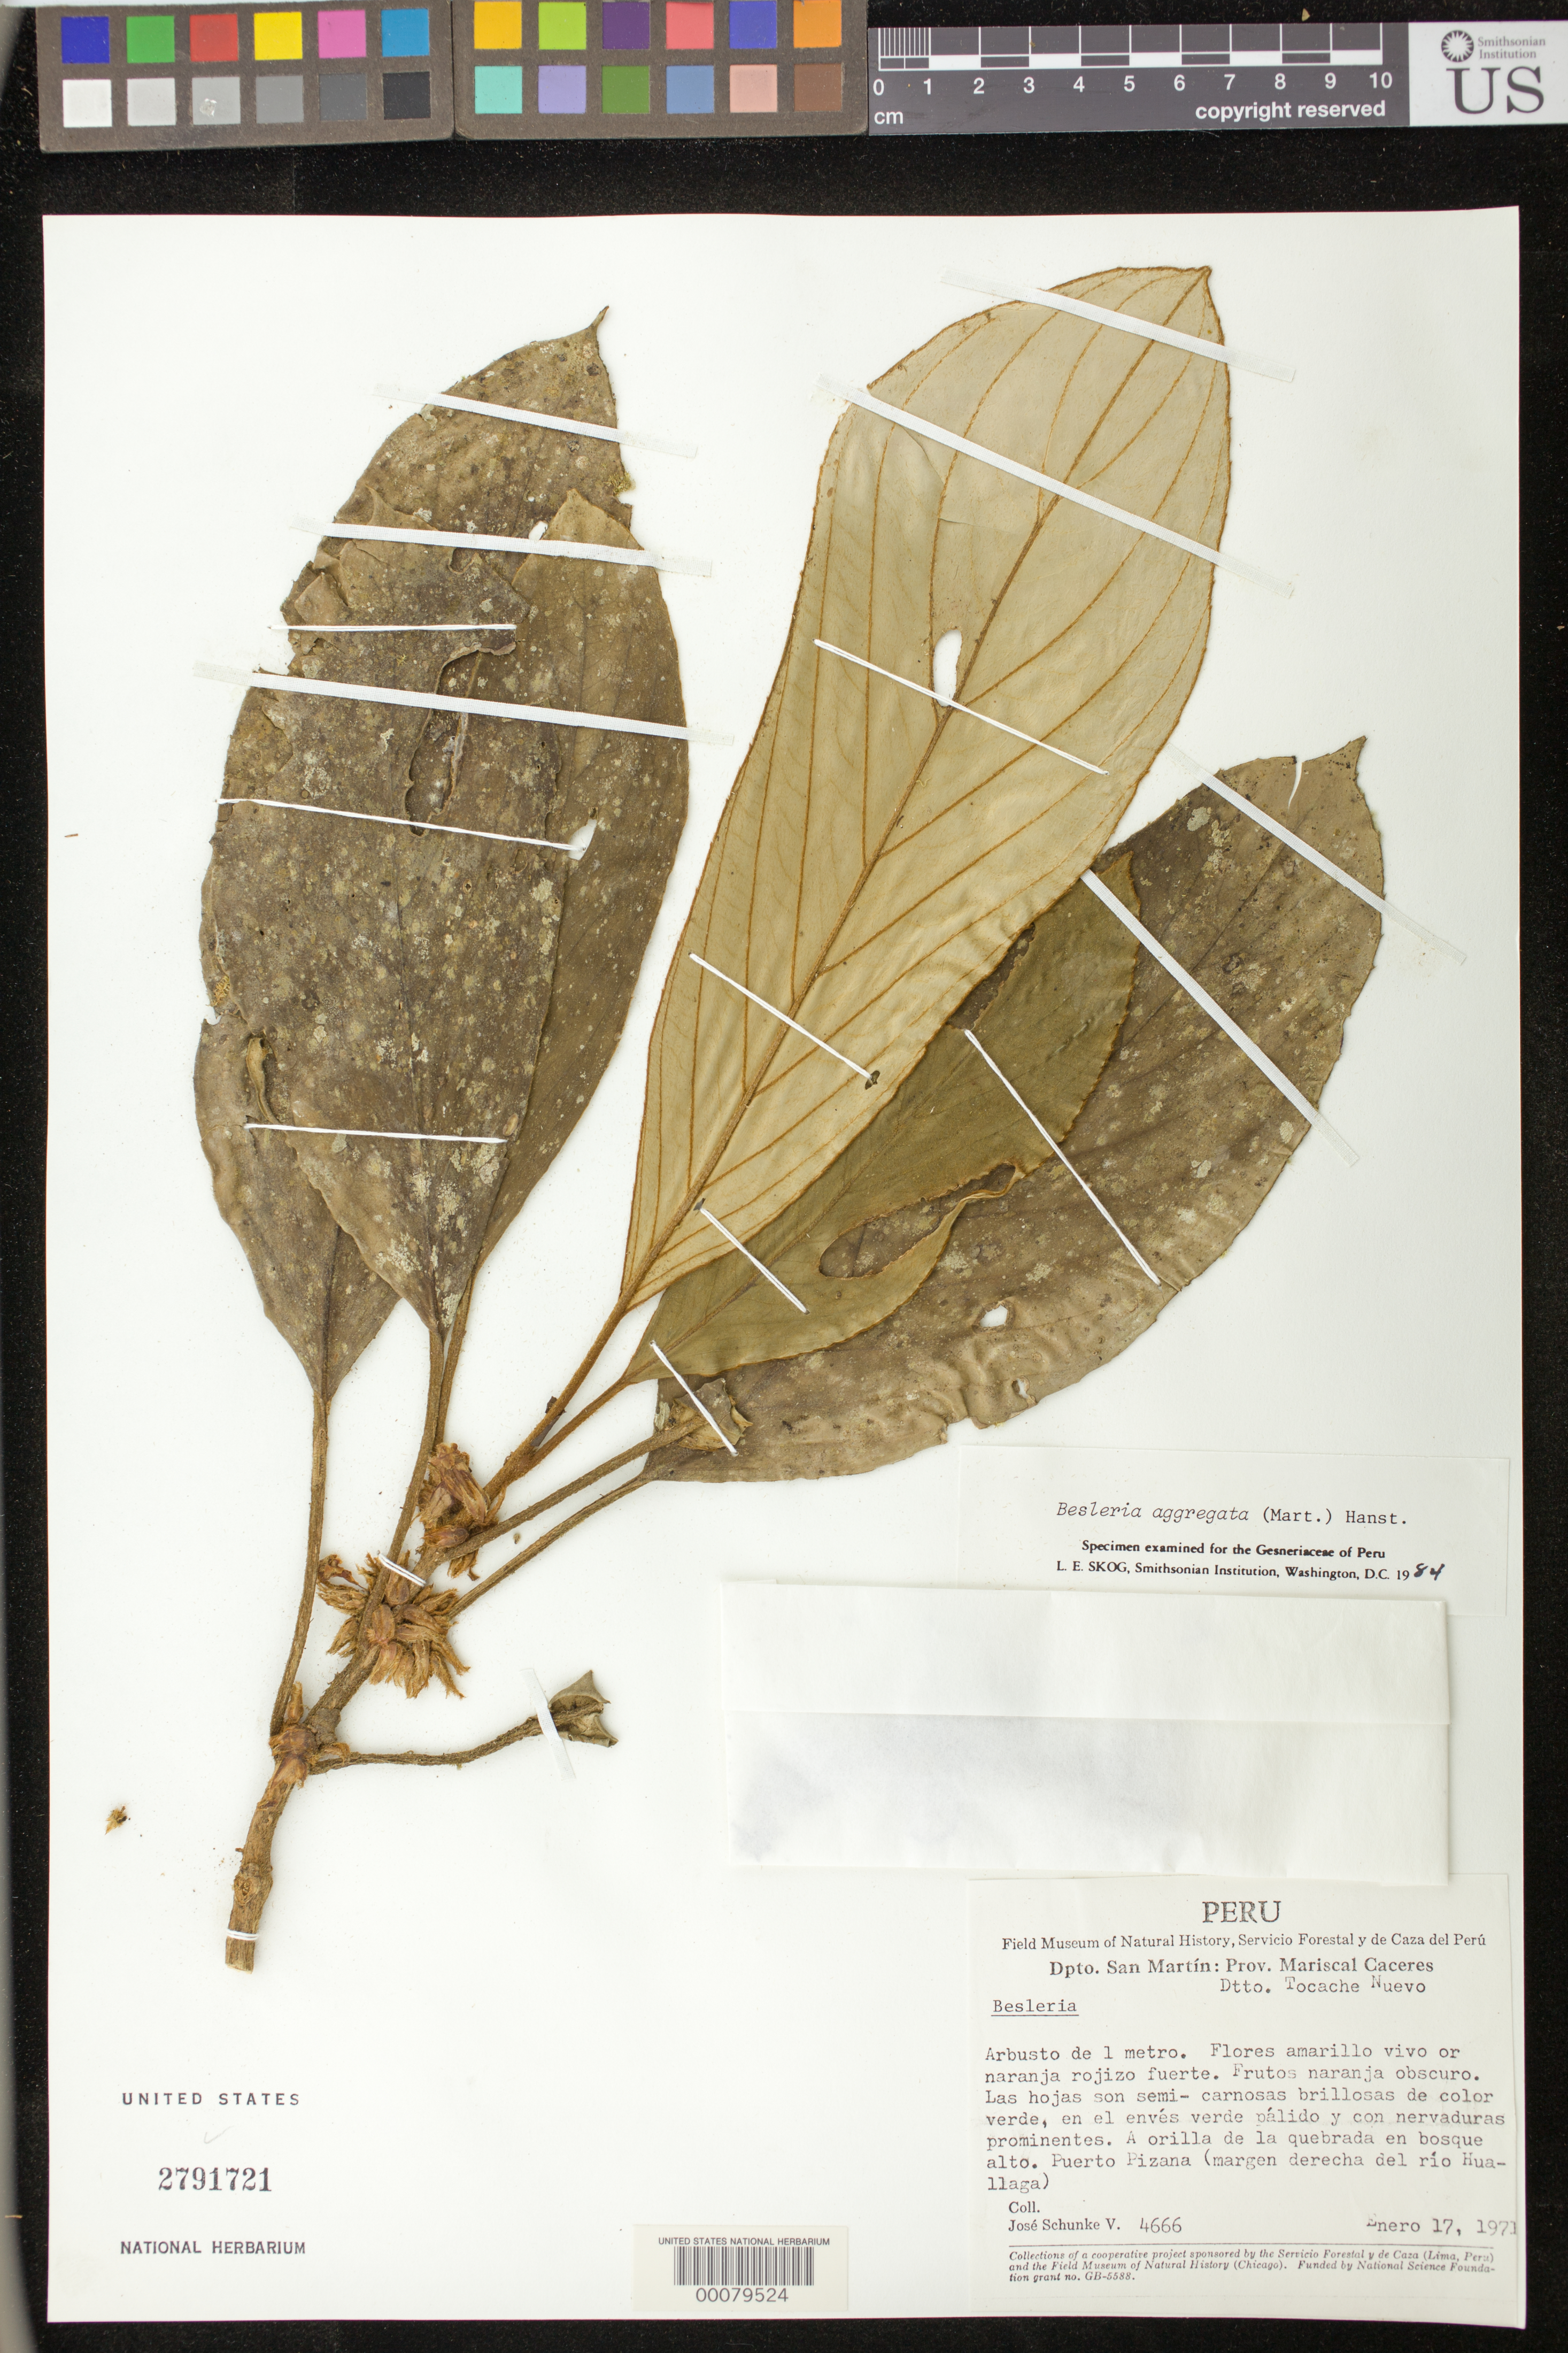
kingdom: Plantae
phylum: Tracheophyta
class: Magnoliopsida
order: Lamiales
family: Gesneriaceae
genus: Besleria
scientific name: Besleria aggregata var. aggregata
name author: (Mart.) Hanst.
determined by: Skog, Laurence E.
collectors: J. Schunke Vigo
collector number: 4666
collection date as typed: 17 Jan 1971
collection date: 1971-01-17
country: Peru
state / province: San Martín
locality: Prov. Mariscal Cáceres, Dtto. Tocache Nuevo. Puerto Pizana (margen derecha del río Huallaga)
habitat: A orilla de la quebrada en bosque alto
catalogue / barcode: US 2791721